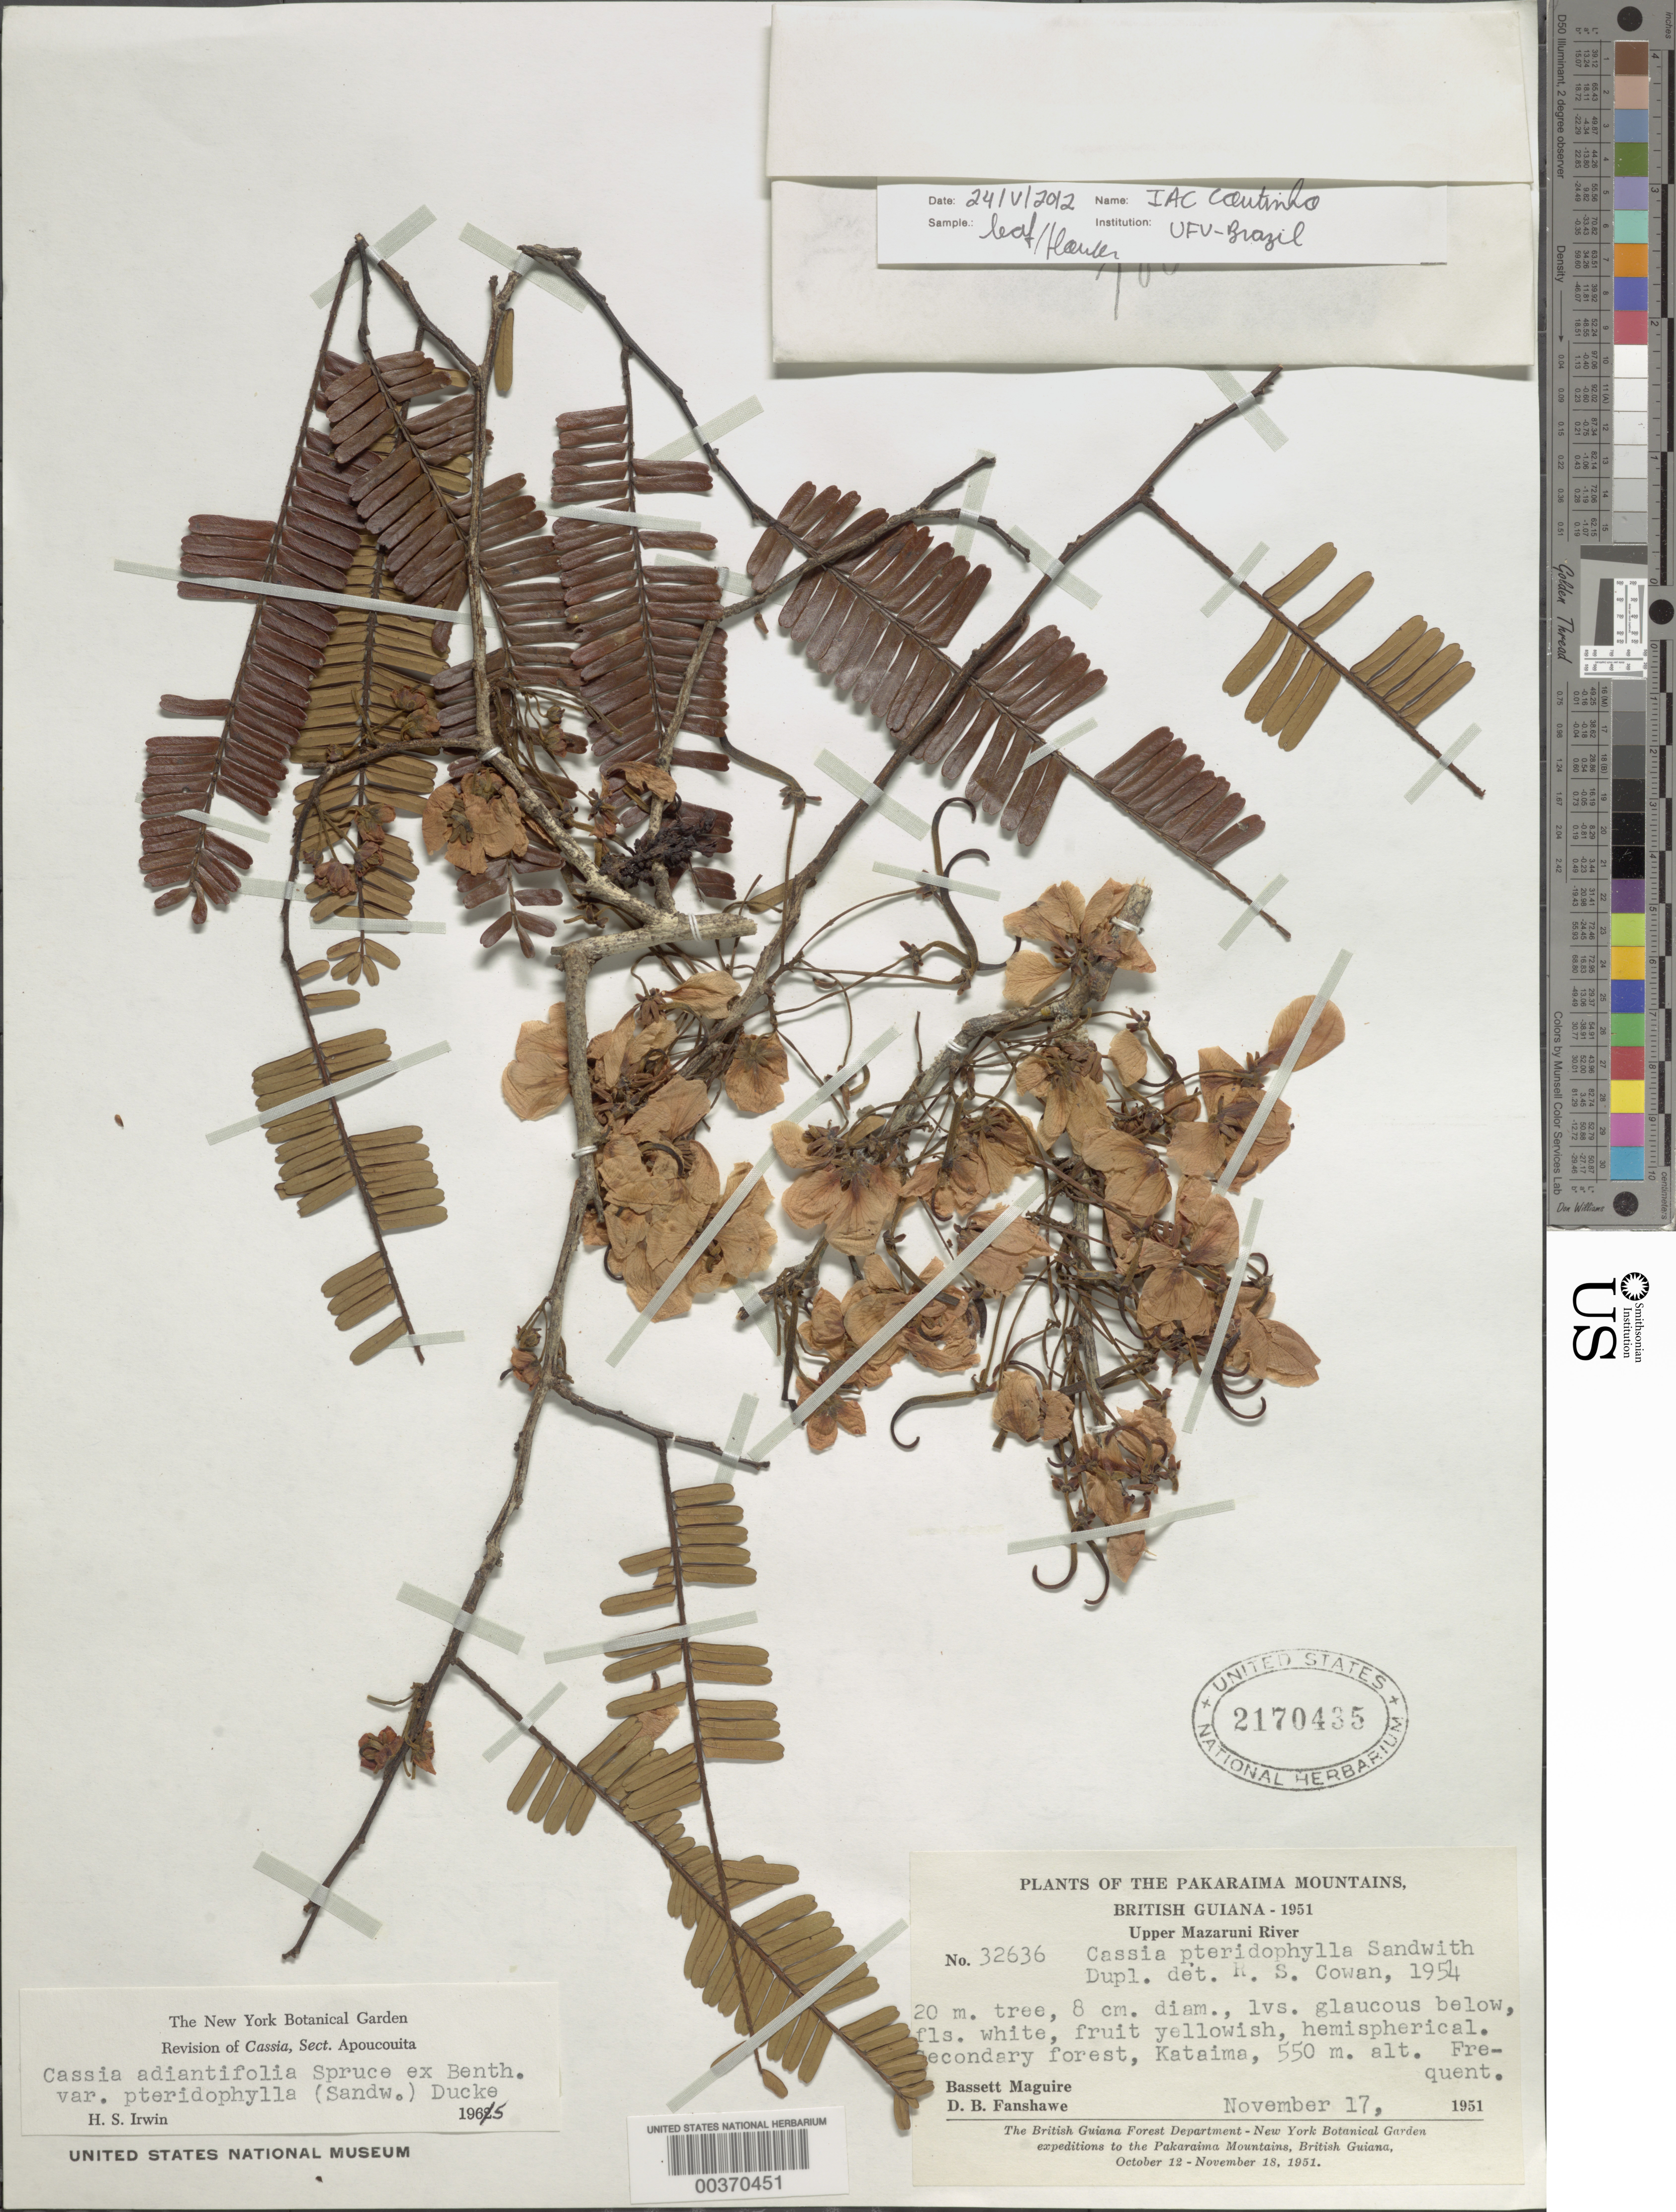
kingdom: Plantae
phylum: Tracheophyta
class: Magnoliopsida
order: Fabales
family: Fabaceae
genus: Chamaecrista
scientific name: Chamaecrista adiantifolia var. pteridophylla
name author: (Sandwith) H.S. Irwin & Barneby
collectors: B. Maguire & D. B. Fanshawe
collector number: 32636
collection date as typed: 17 Nov 1951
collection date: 1951-11-17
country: Guyana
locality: Kataima, upper mazaruni river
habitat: Secondary forest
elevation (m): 550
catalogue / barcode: US 2170435